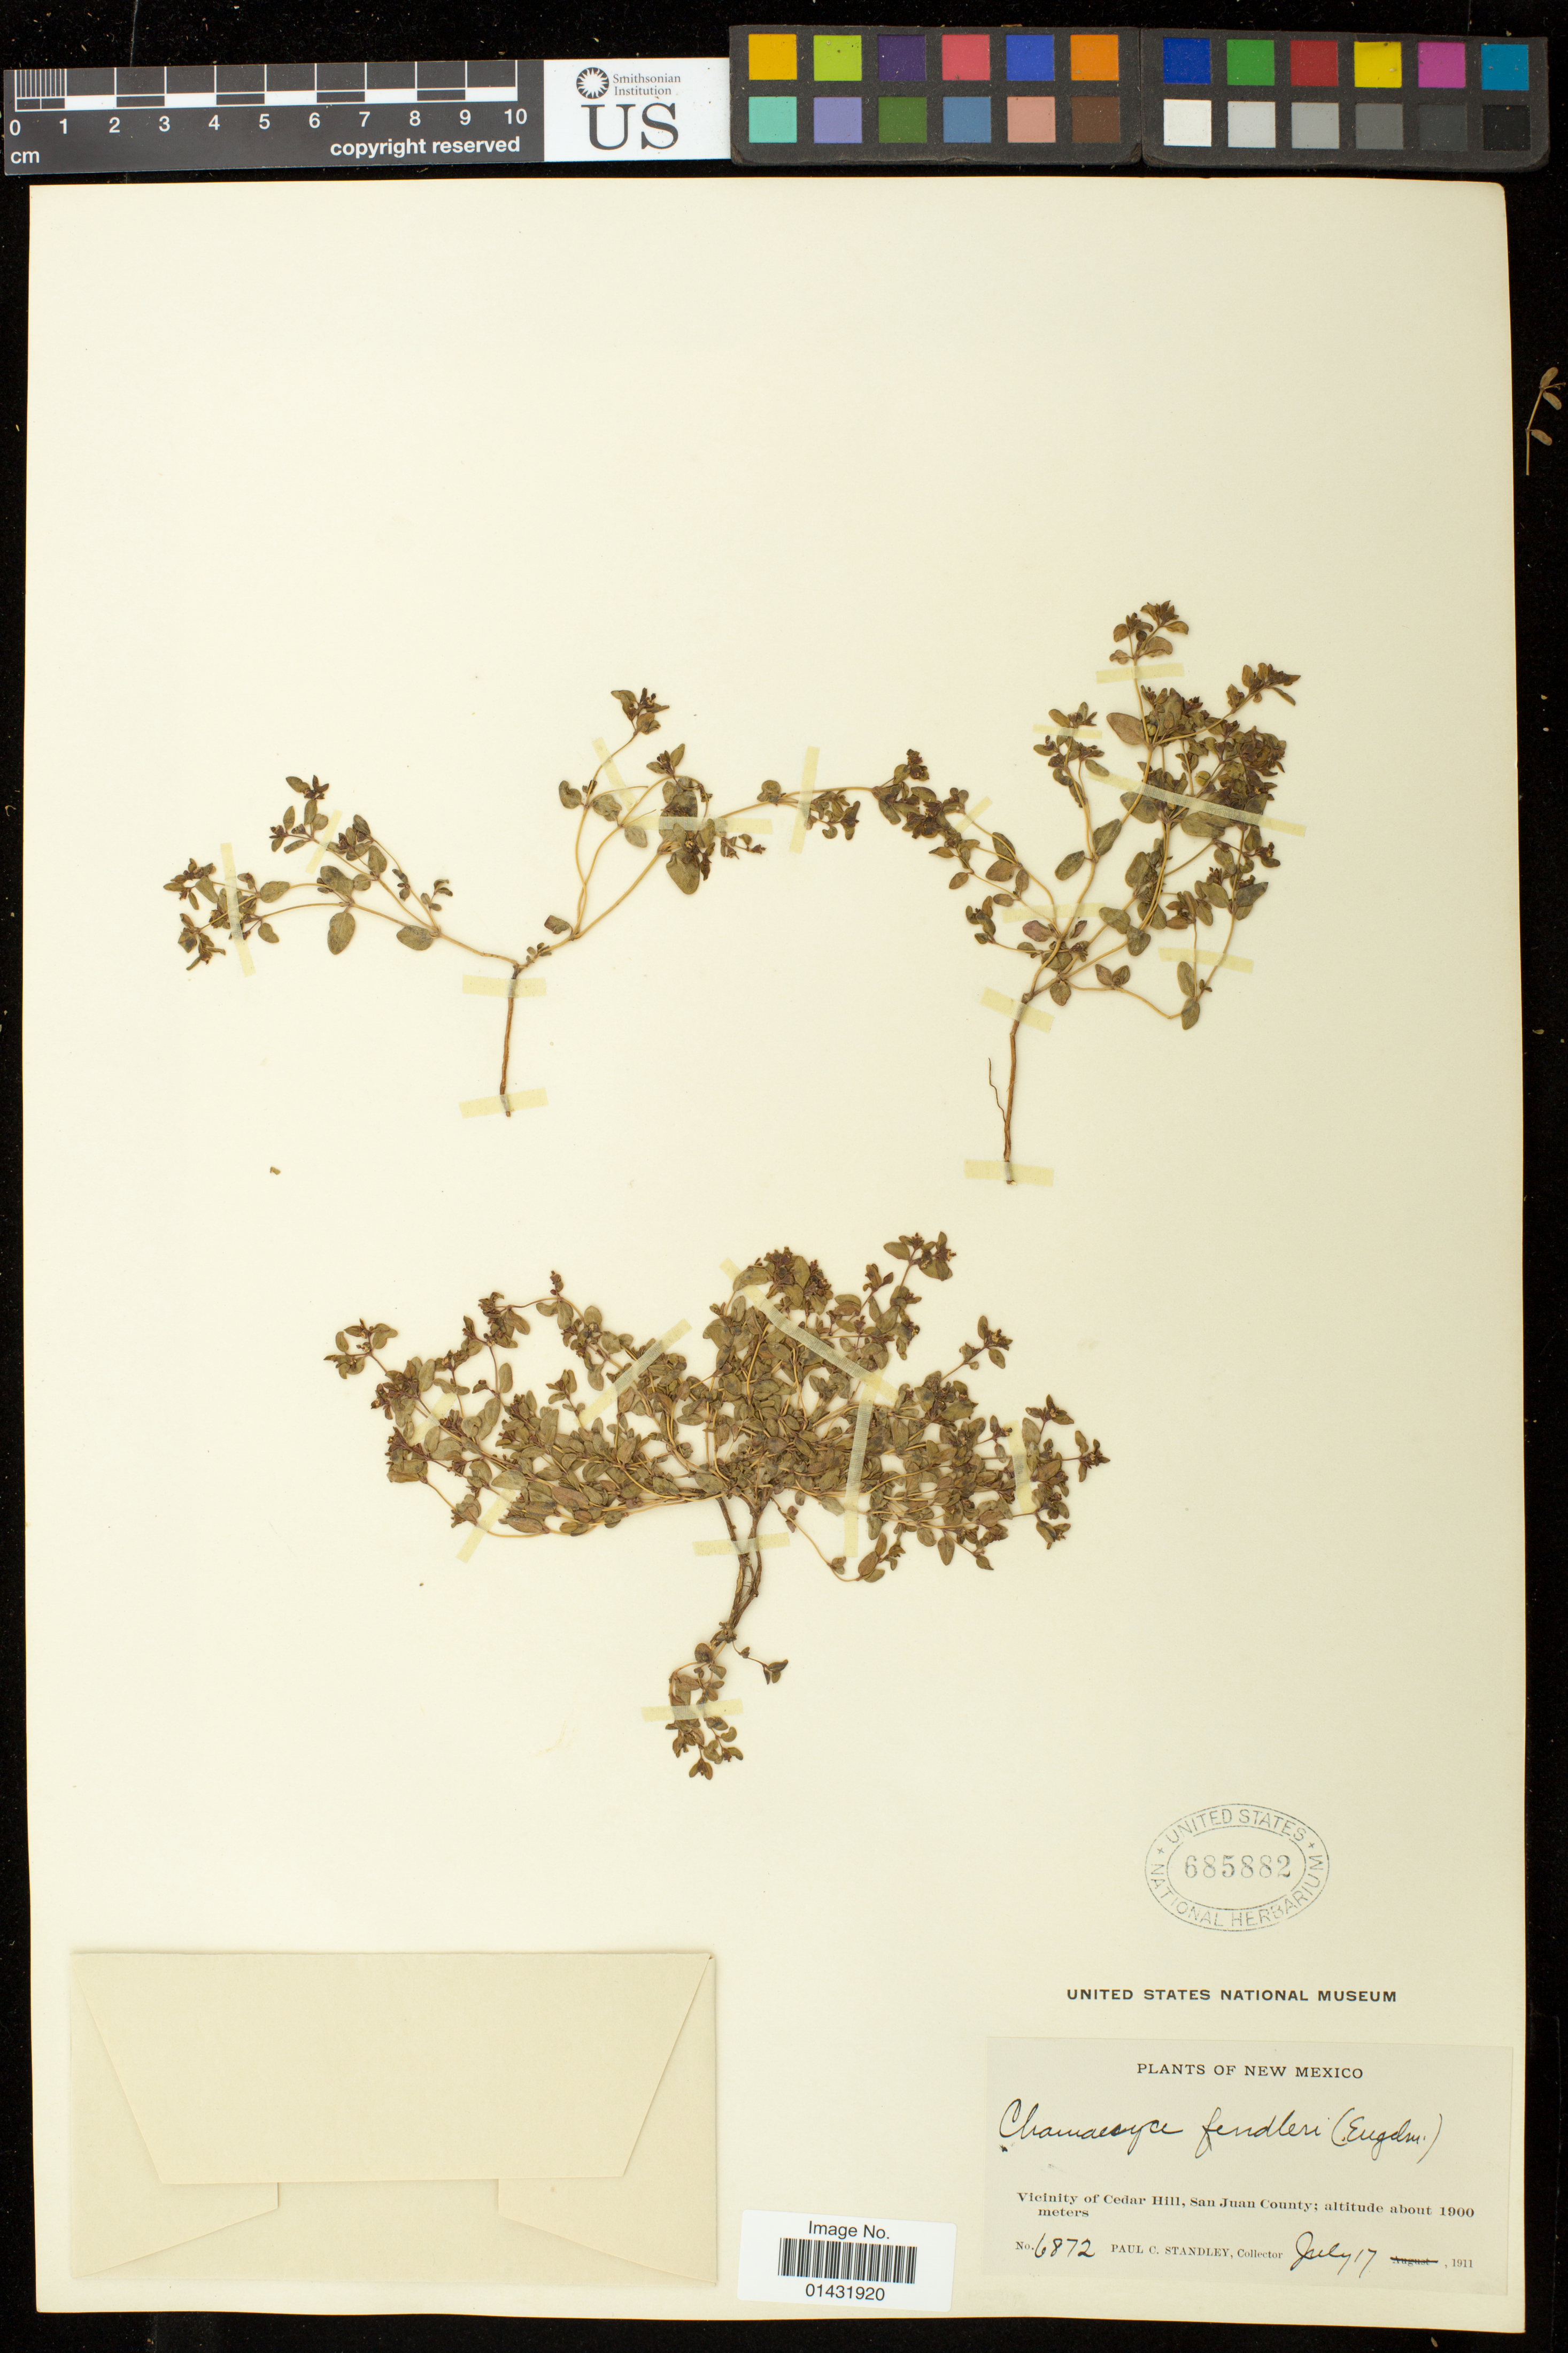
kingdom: Plantae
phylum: Tracheophyta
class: Magnoliopsida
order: Malpighiales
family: Euphorbiaceae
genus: Euphorbia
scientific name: Euphorbia fendleri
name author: Torr. & A. Gray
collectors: P. C. Standley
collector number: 6872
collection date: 1911-07-17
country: United States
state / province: New Mexico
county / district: San Juan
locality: Vicinity of Cedar Hill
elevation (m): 1900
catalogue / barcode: US 685882